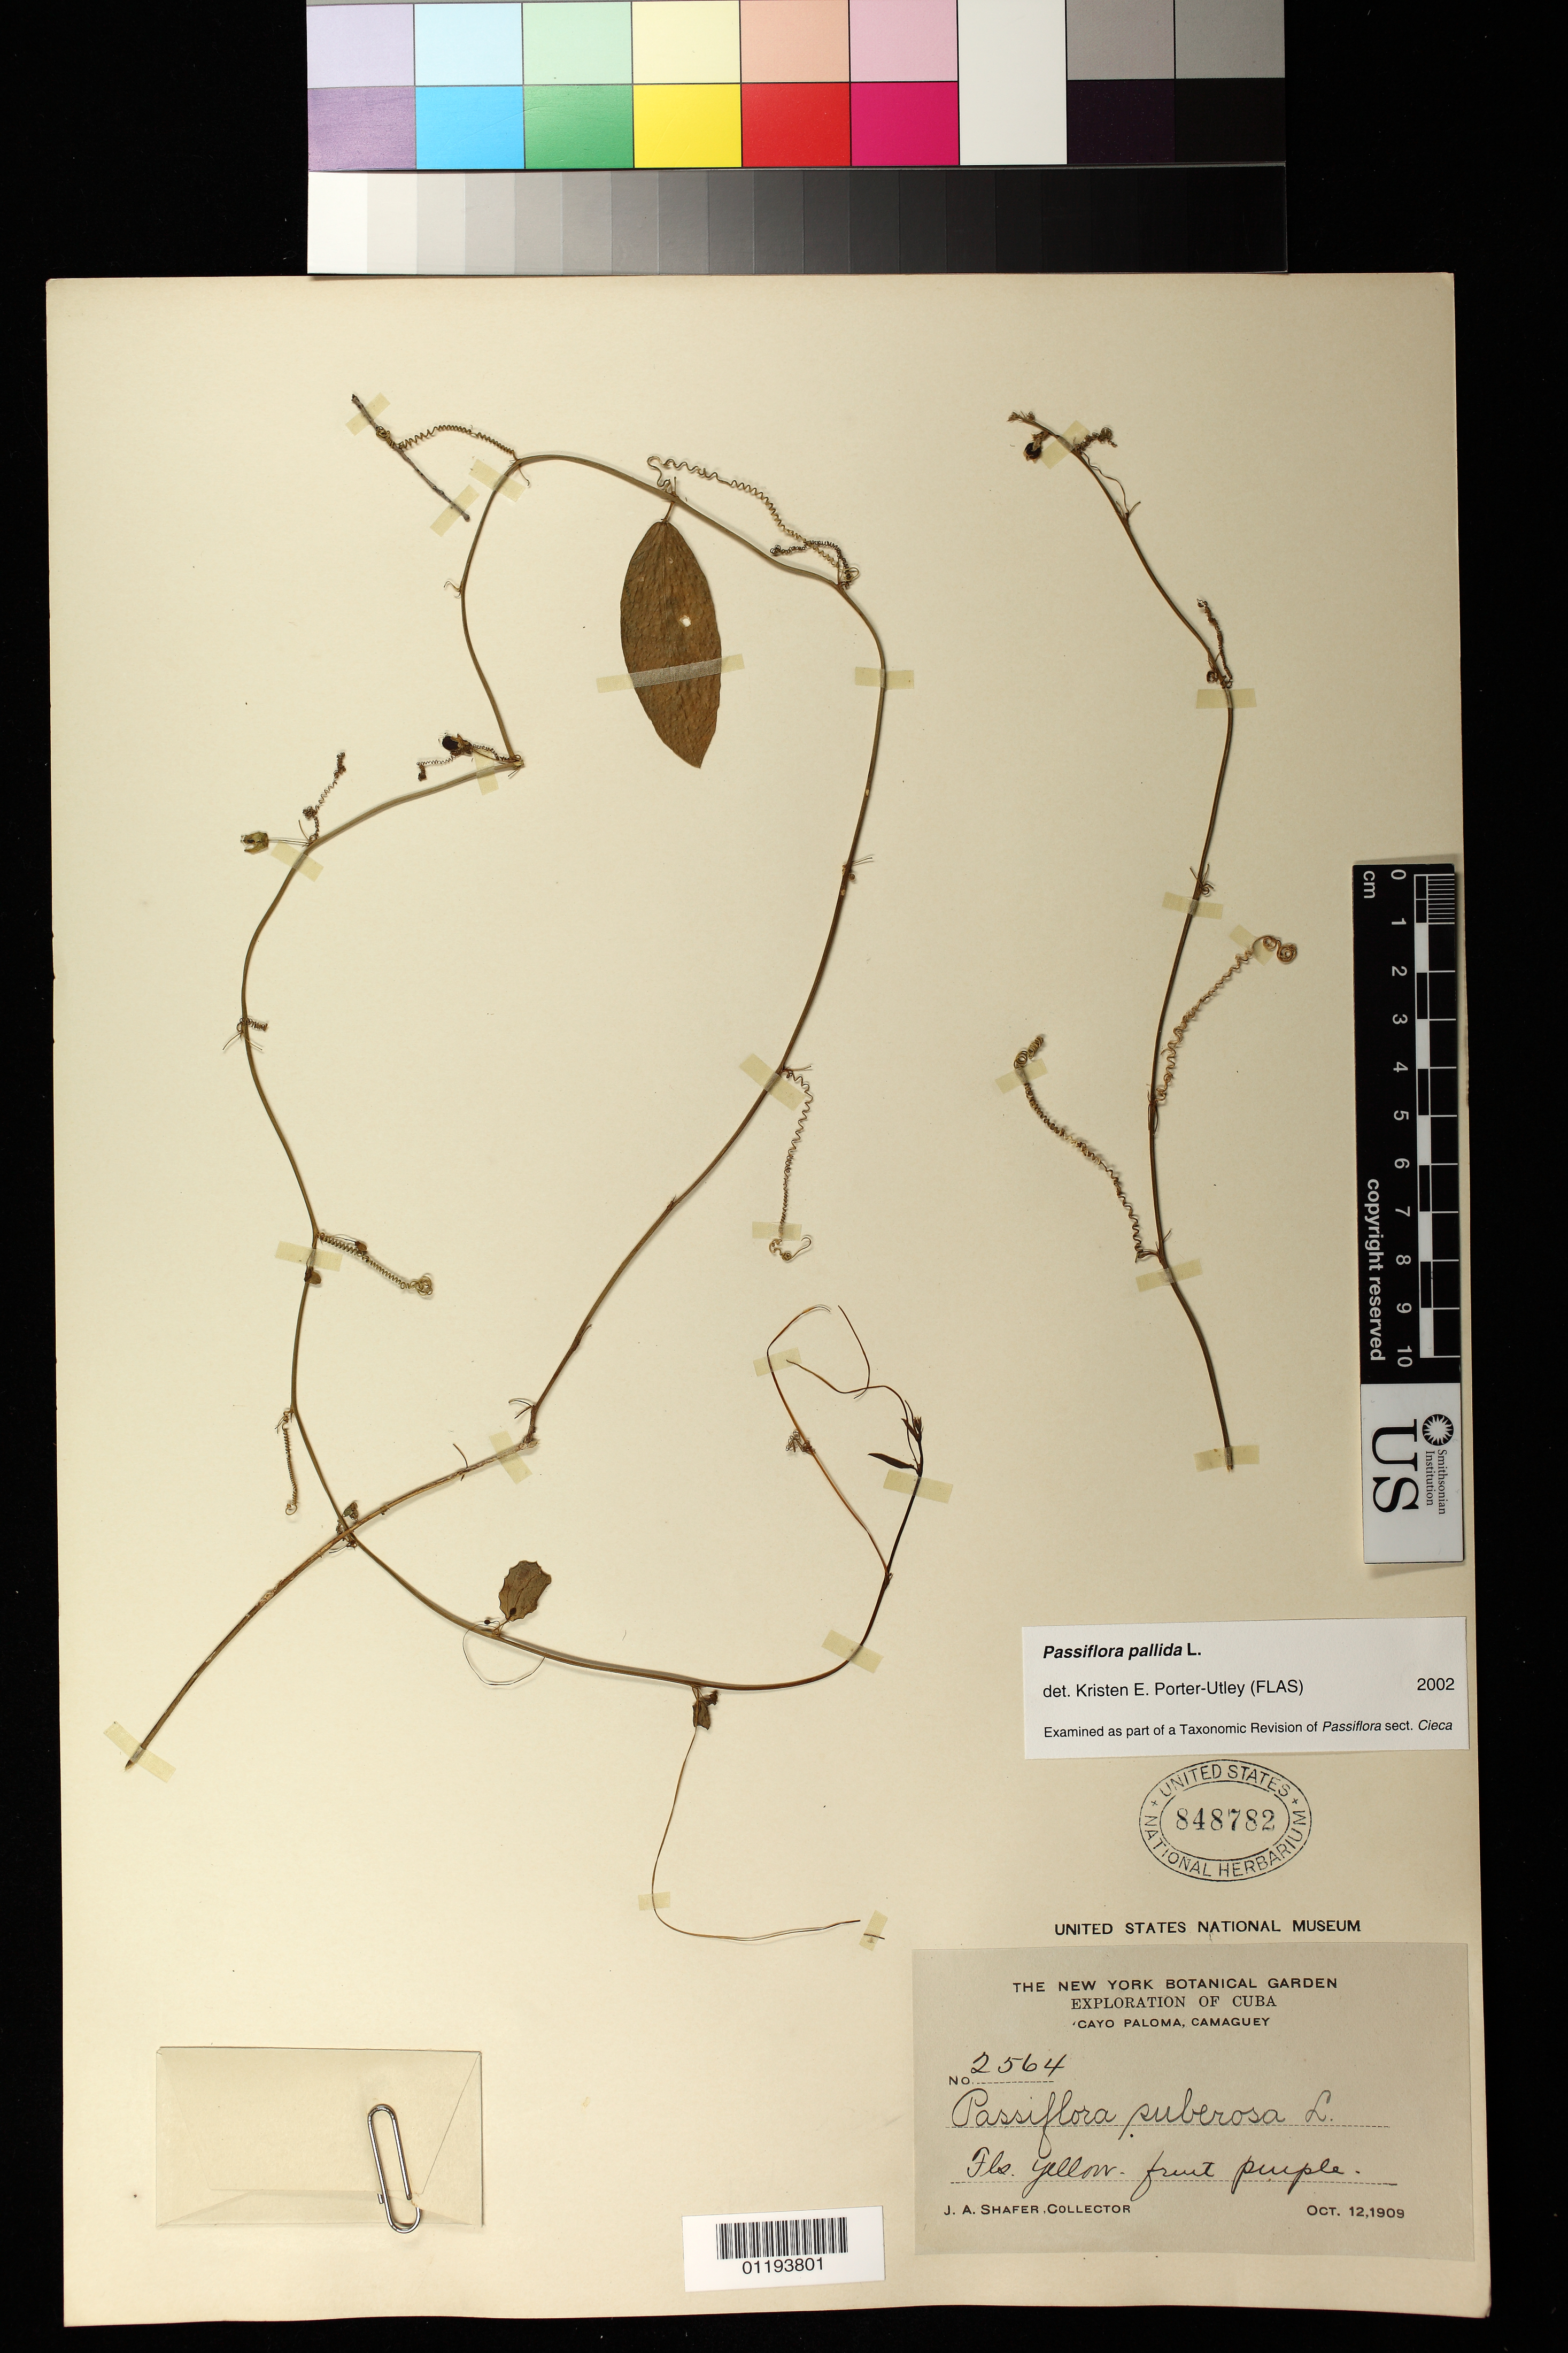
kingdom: Plantae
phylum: Tracheophyta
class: Magnoliopsida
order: Malpighiales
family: Passifloraceae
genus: Passiflora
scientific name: Passiflora pallida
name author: L.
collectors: J. A. Shafer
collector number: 2564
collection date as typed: Oct 12 1909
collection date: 1909-10-12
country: Cuba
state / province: Camaguey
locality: Cayo Paloma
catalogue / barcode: US 848782